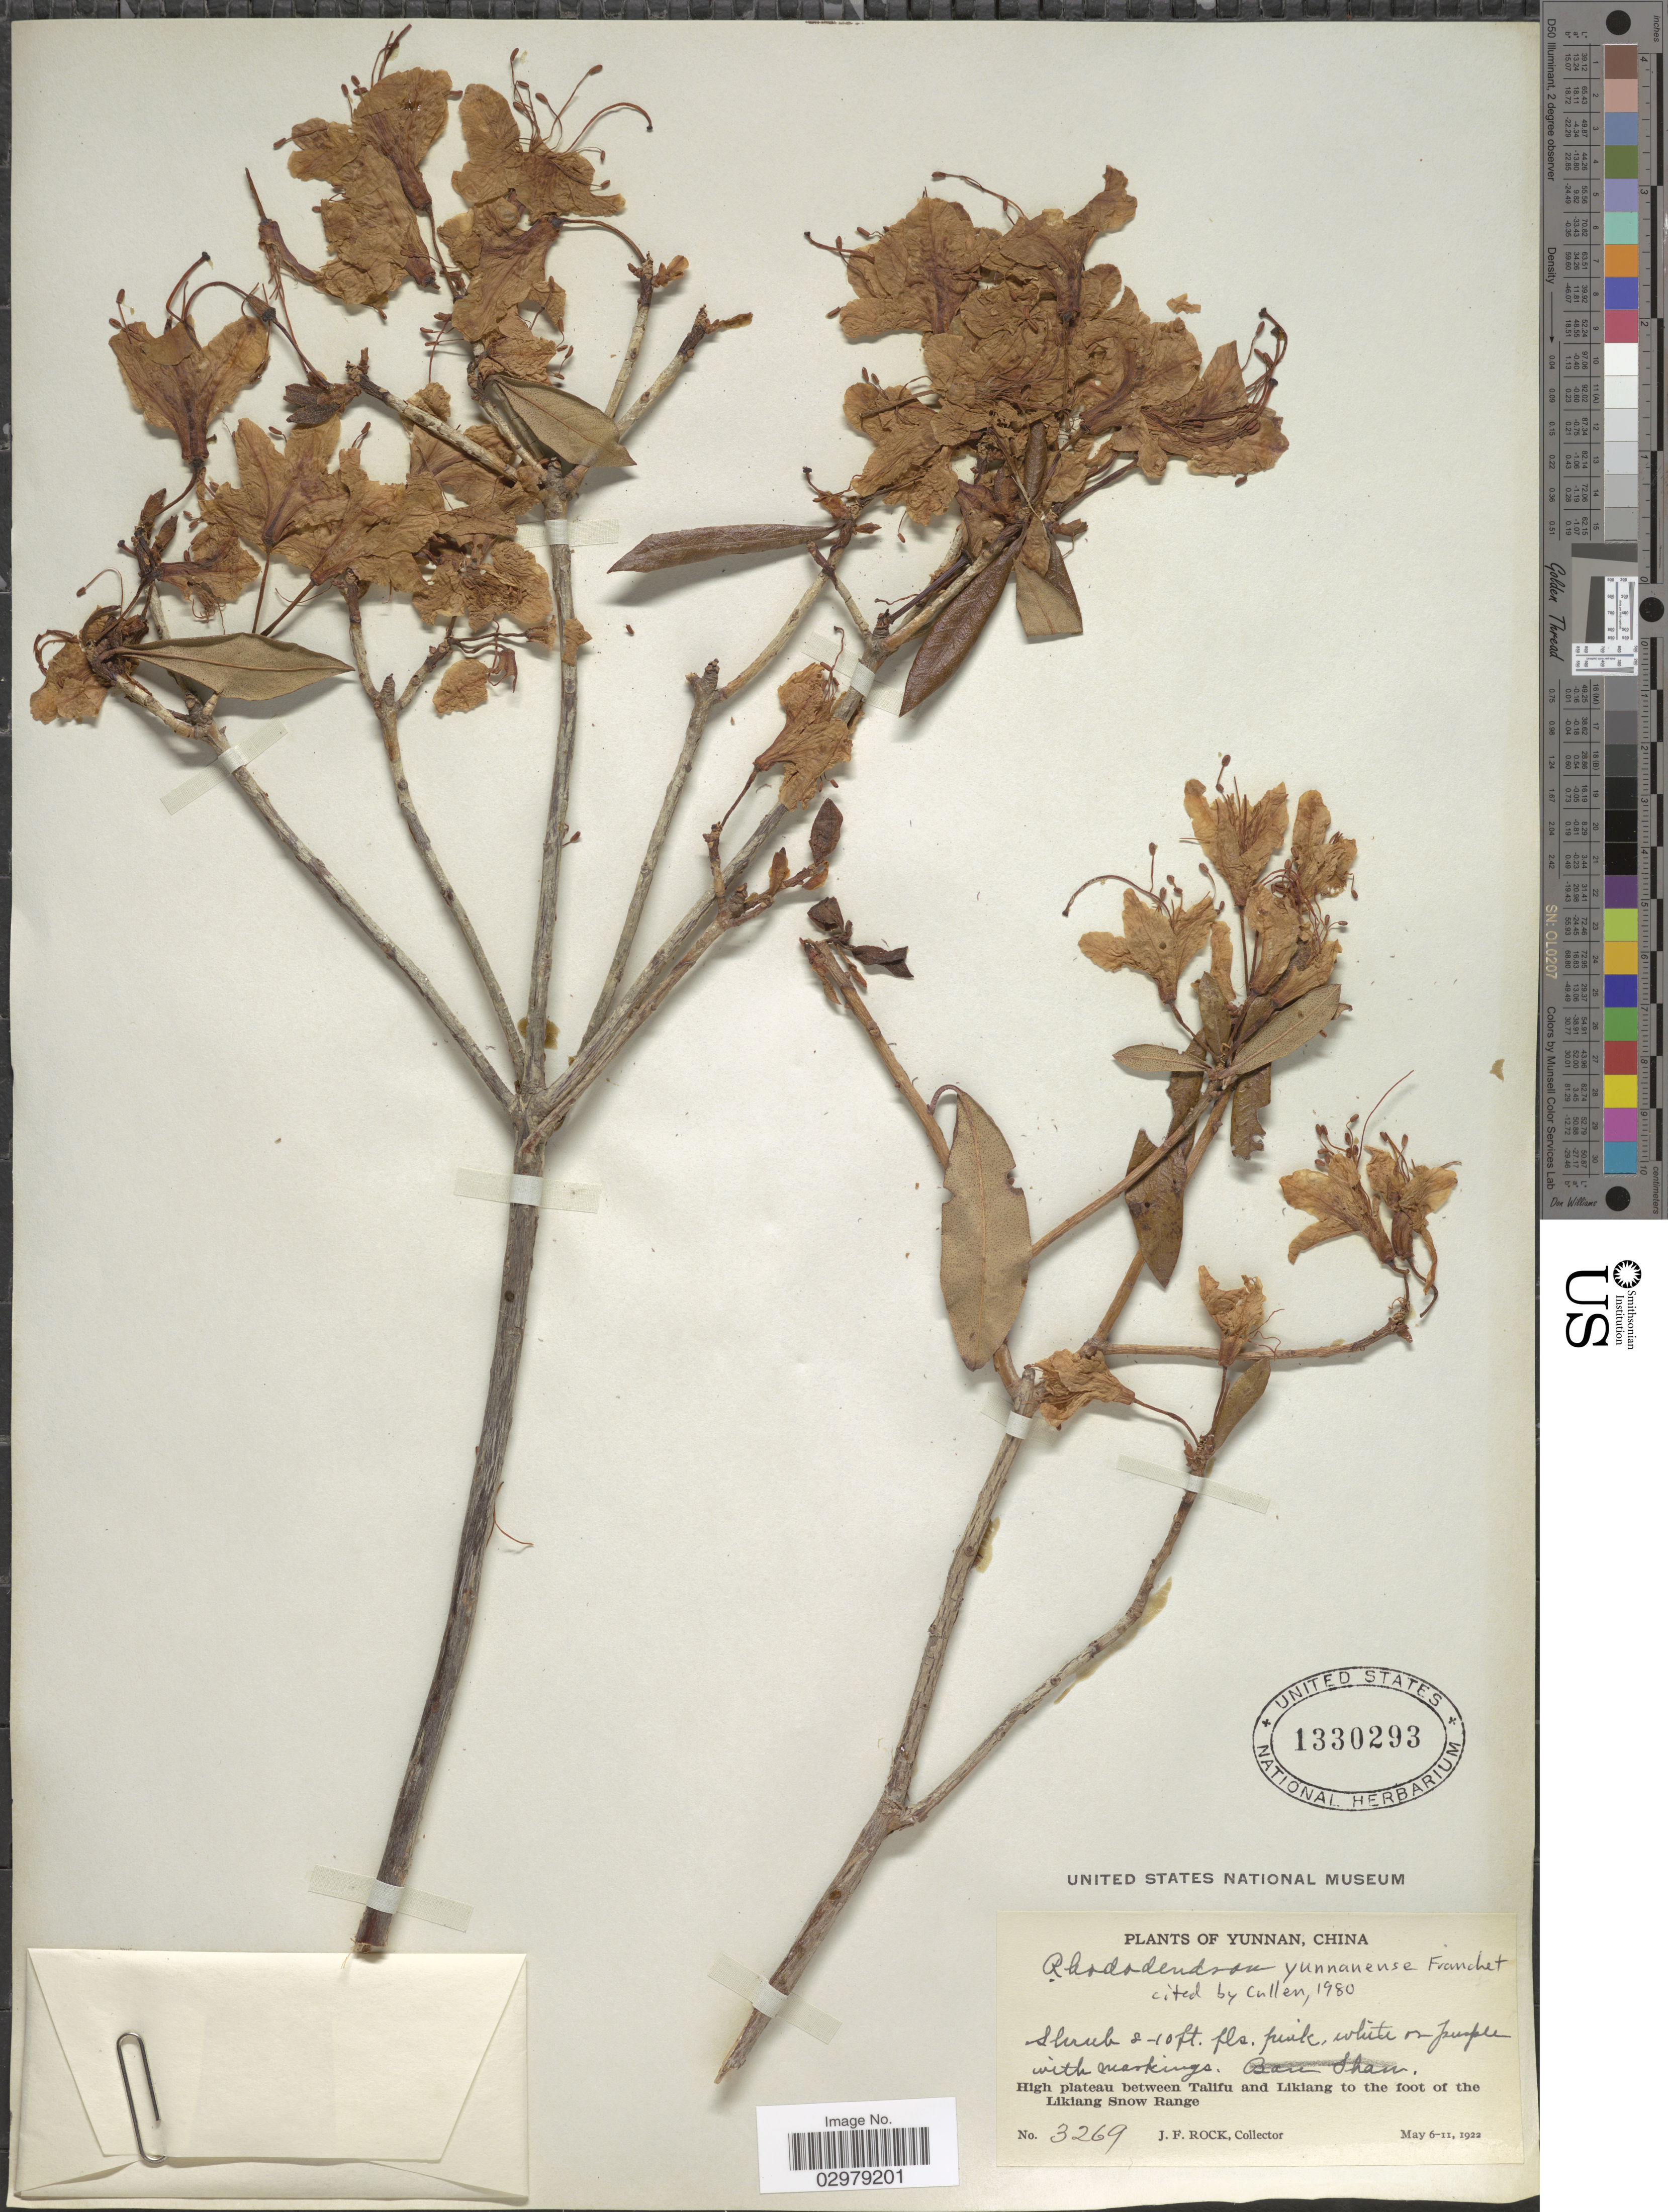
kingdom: Plantae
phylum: Tracheophyta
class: Magnoliopsida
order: Ericales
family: Ericaceae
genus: Rhododendron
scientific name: Rhododendron yunnanense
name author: Franch.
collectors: J. Rock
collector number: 3269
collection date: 1922-05-06/1922-05-11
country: China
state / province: Yunnan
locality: High plateau between Talifu and Likiang to the foot of the Likiang Snow Range.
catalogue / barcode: US 1330293